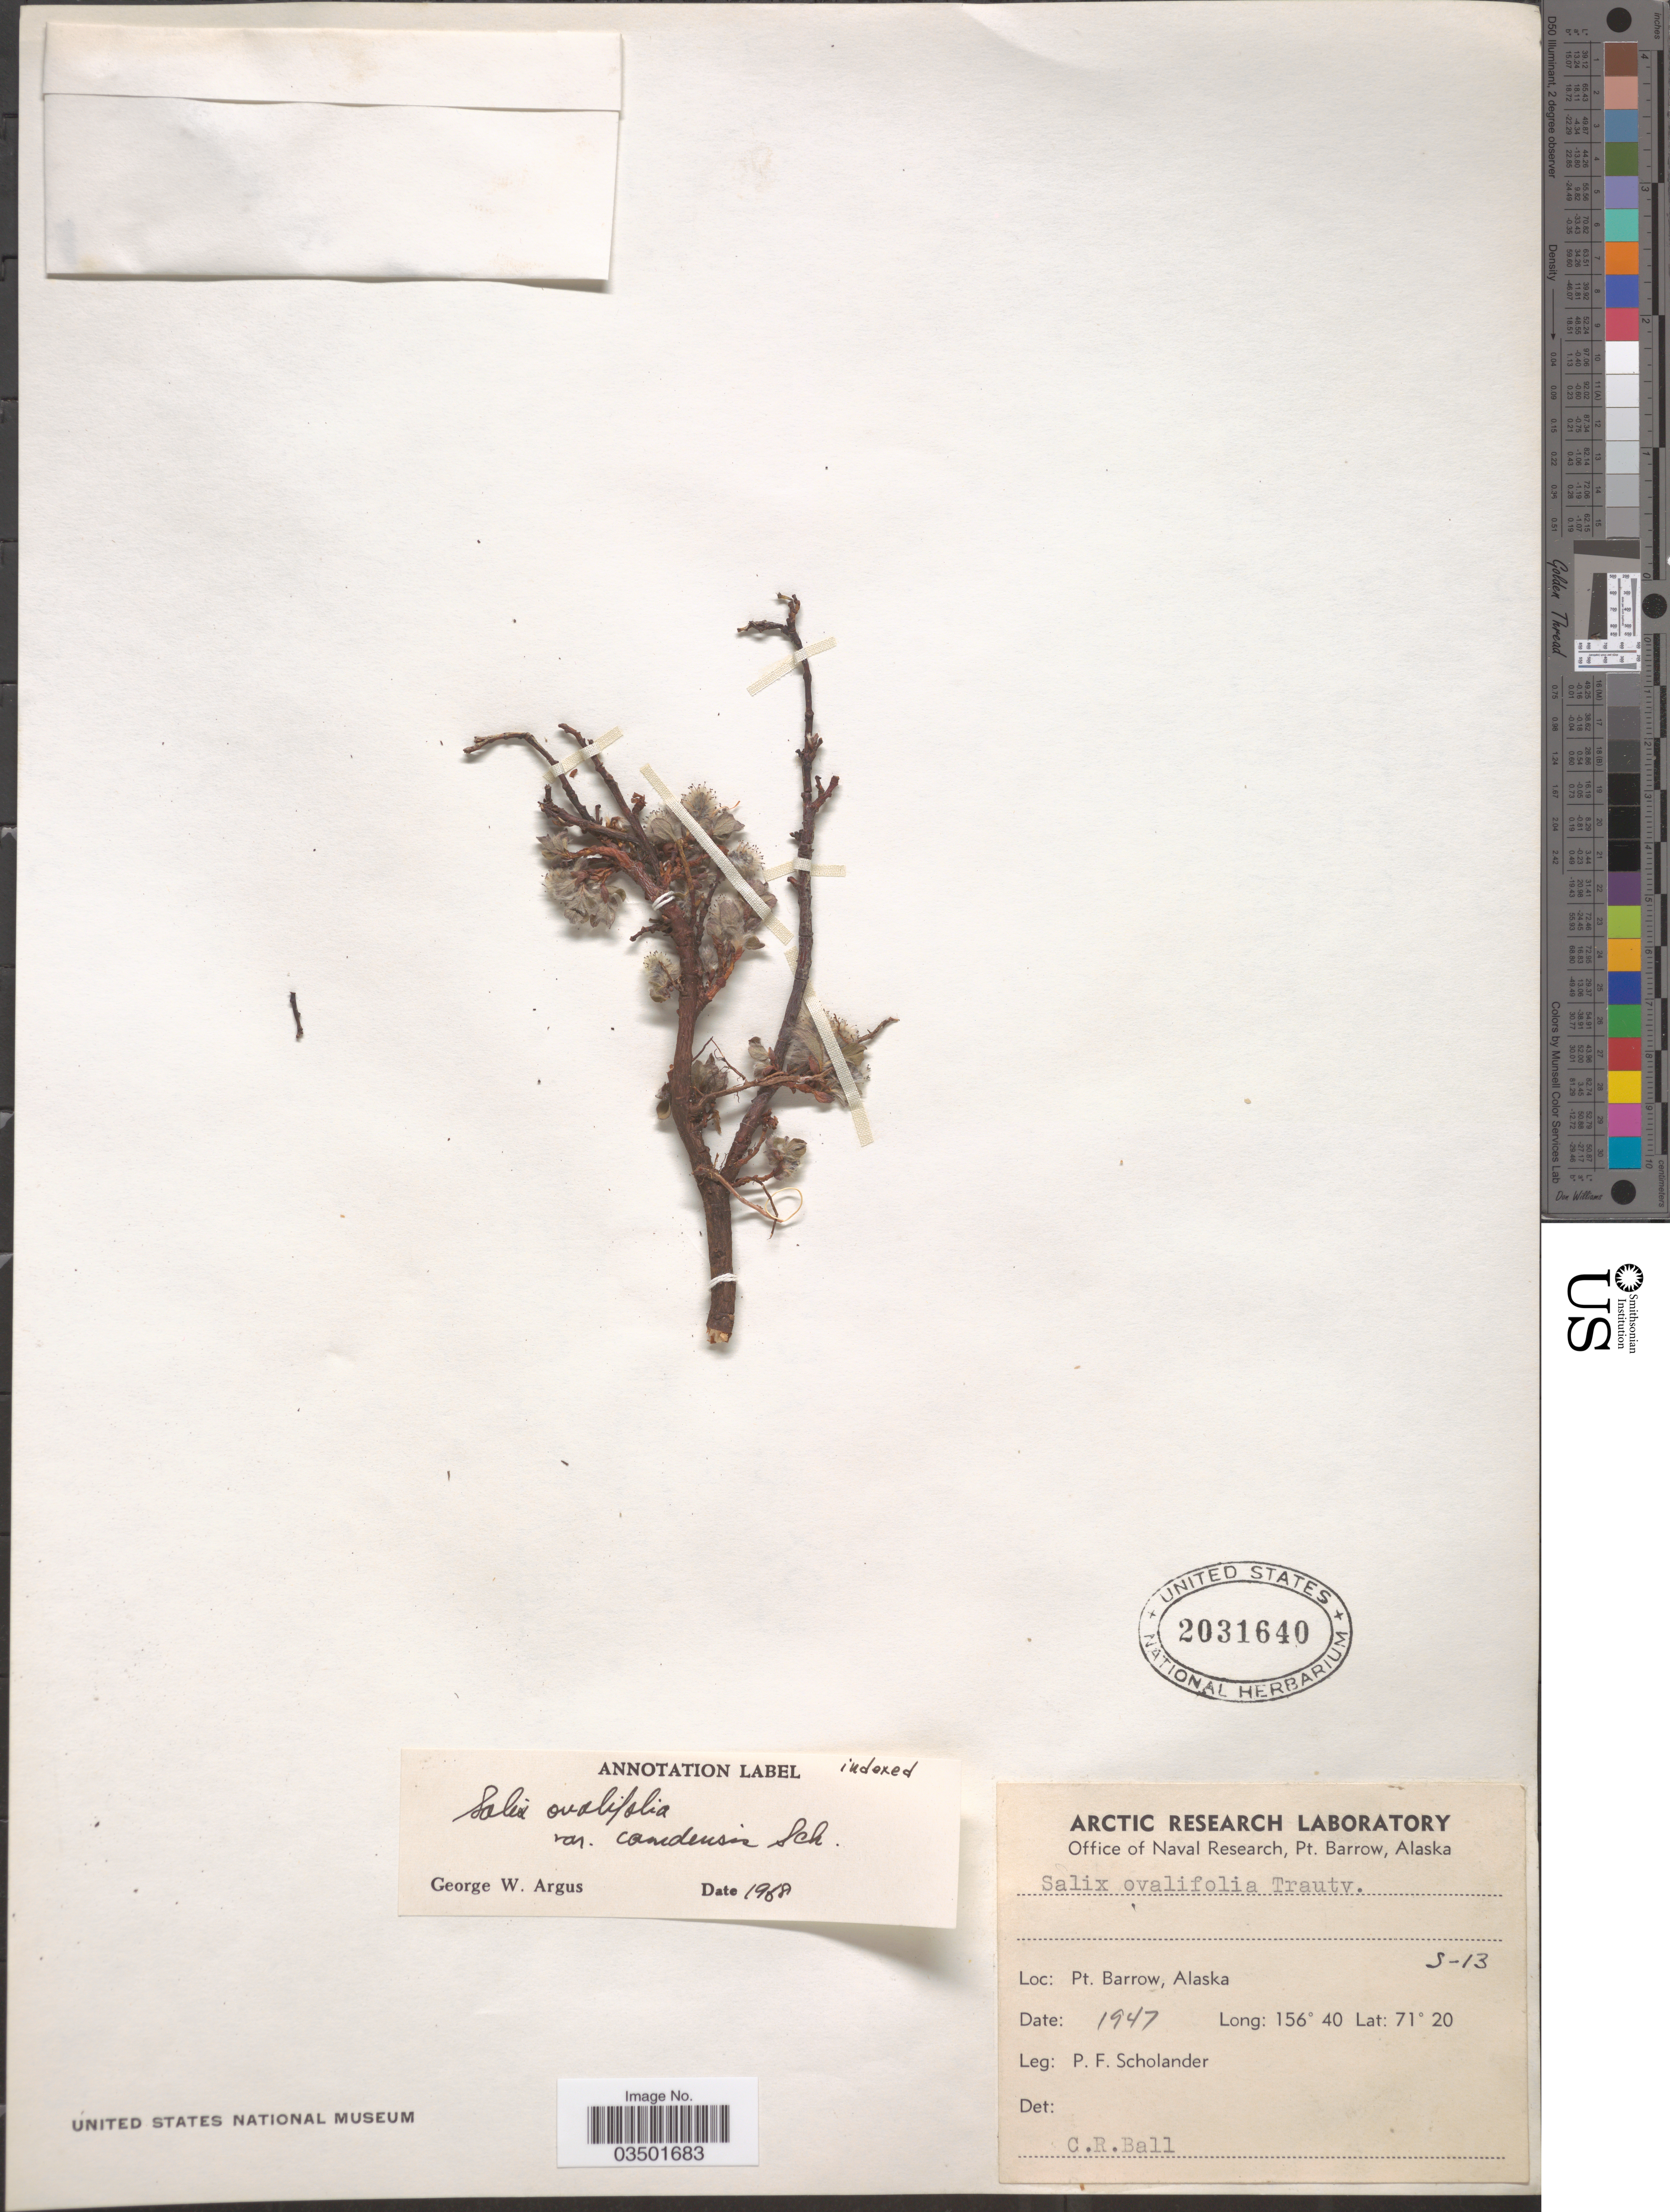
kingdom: Plantae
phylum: Tracheophyta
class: Magnoliopsida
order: Malpighiales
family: Salicaceae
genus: Salix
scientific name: Salix ovalifolia var. camdensis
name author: C.K. Schneid.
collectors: P. Scholander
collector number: S-13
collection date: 1947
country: United States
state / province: Alaska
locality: Pt. Barrow.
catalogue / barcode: US 2031640